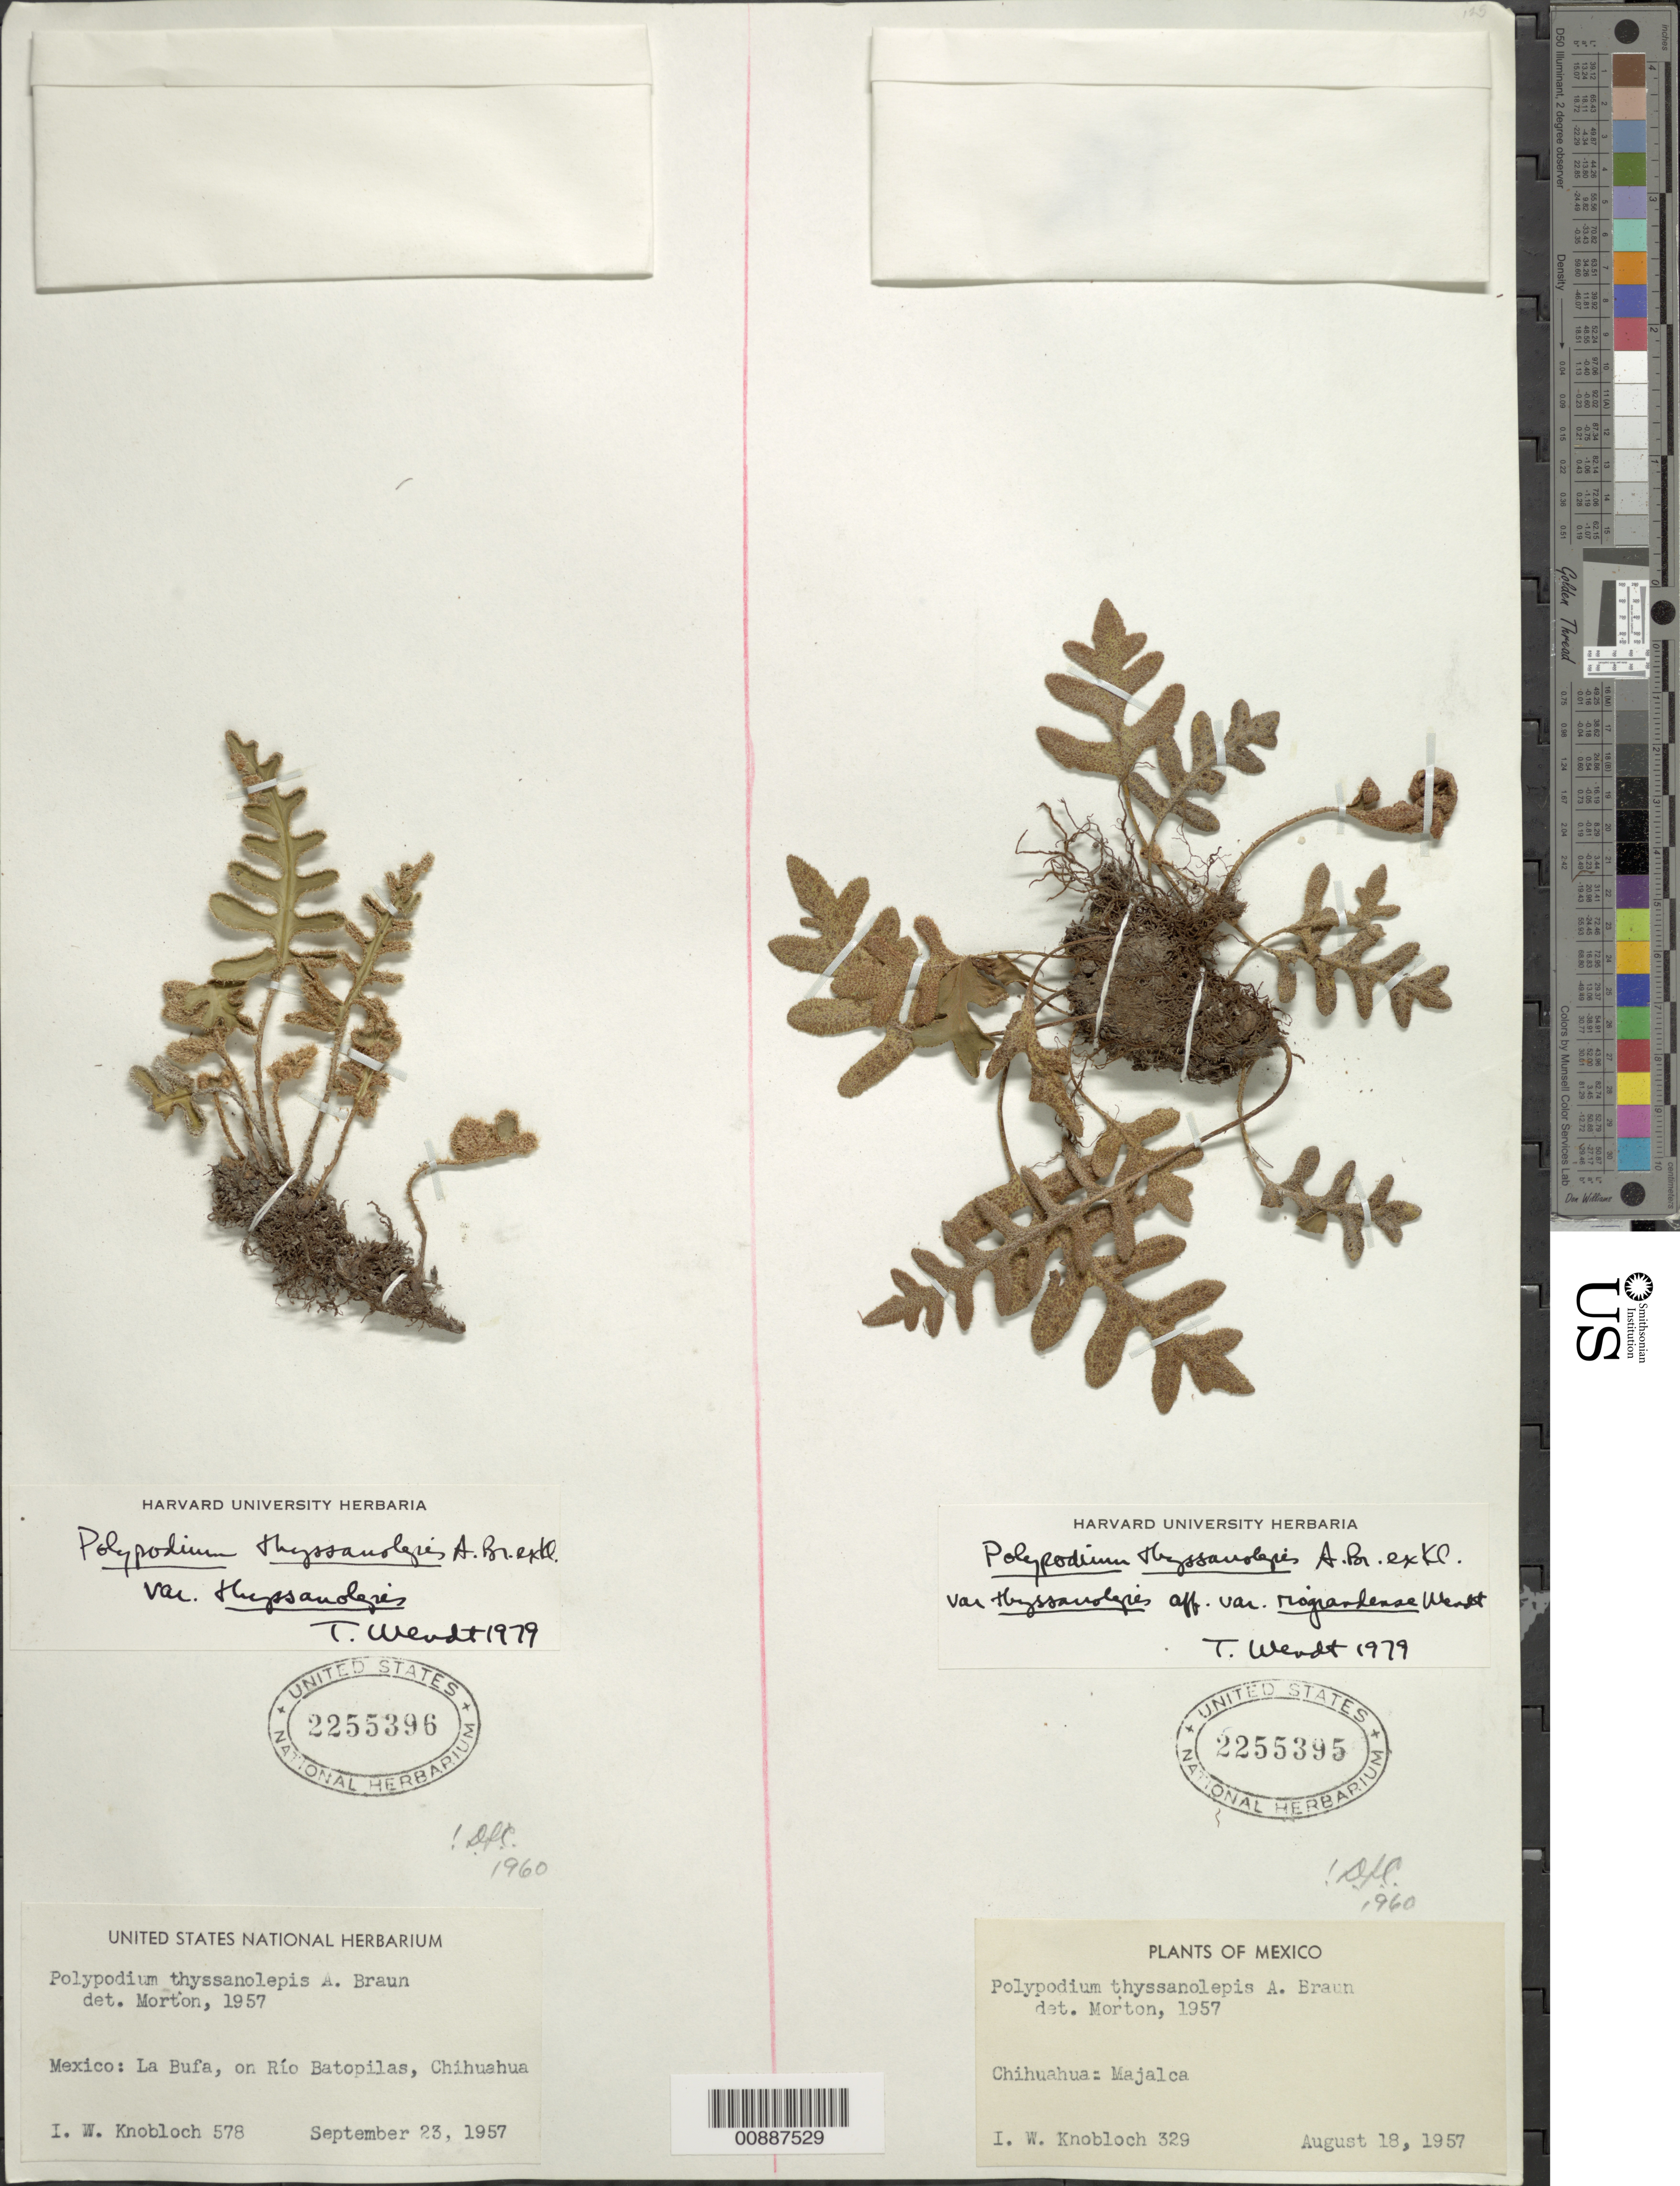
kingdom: Plantae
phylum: Tracheophyta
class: Polypodiopsida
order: Polypodiales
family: Polypodiaceae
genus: Pleopeltis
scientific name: Pleopeltis thyssanolepis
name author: (A. Braun ex Klotzsch) E.G. Andrews & Windham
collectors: I. W. Knobloch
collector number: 578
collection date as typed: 23 Sep 1957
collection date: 1957-09-23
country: Mexico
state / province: Chihuahua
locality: La Bufa, on Río Batopilas, Chihuahua.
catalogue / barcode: US 2255396-2